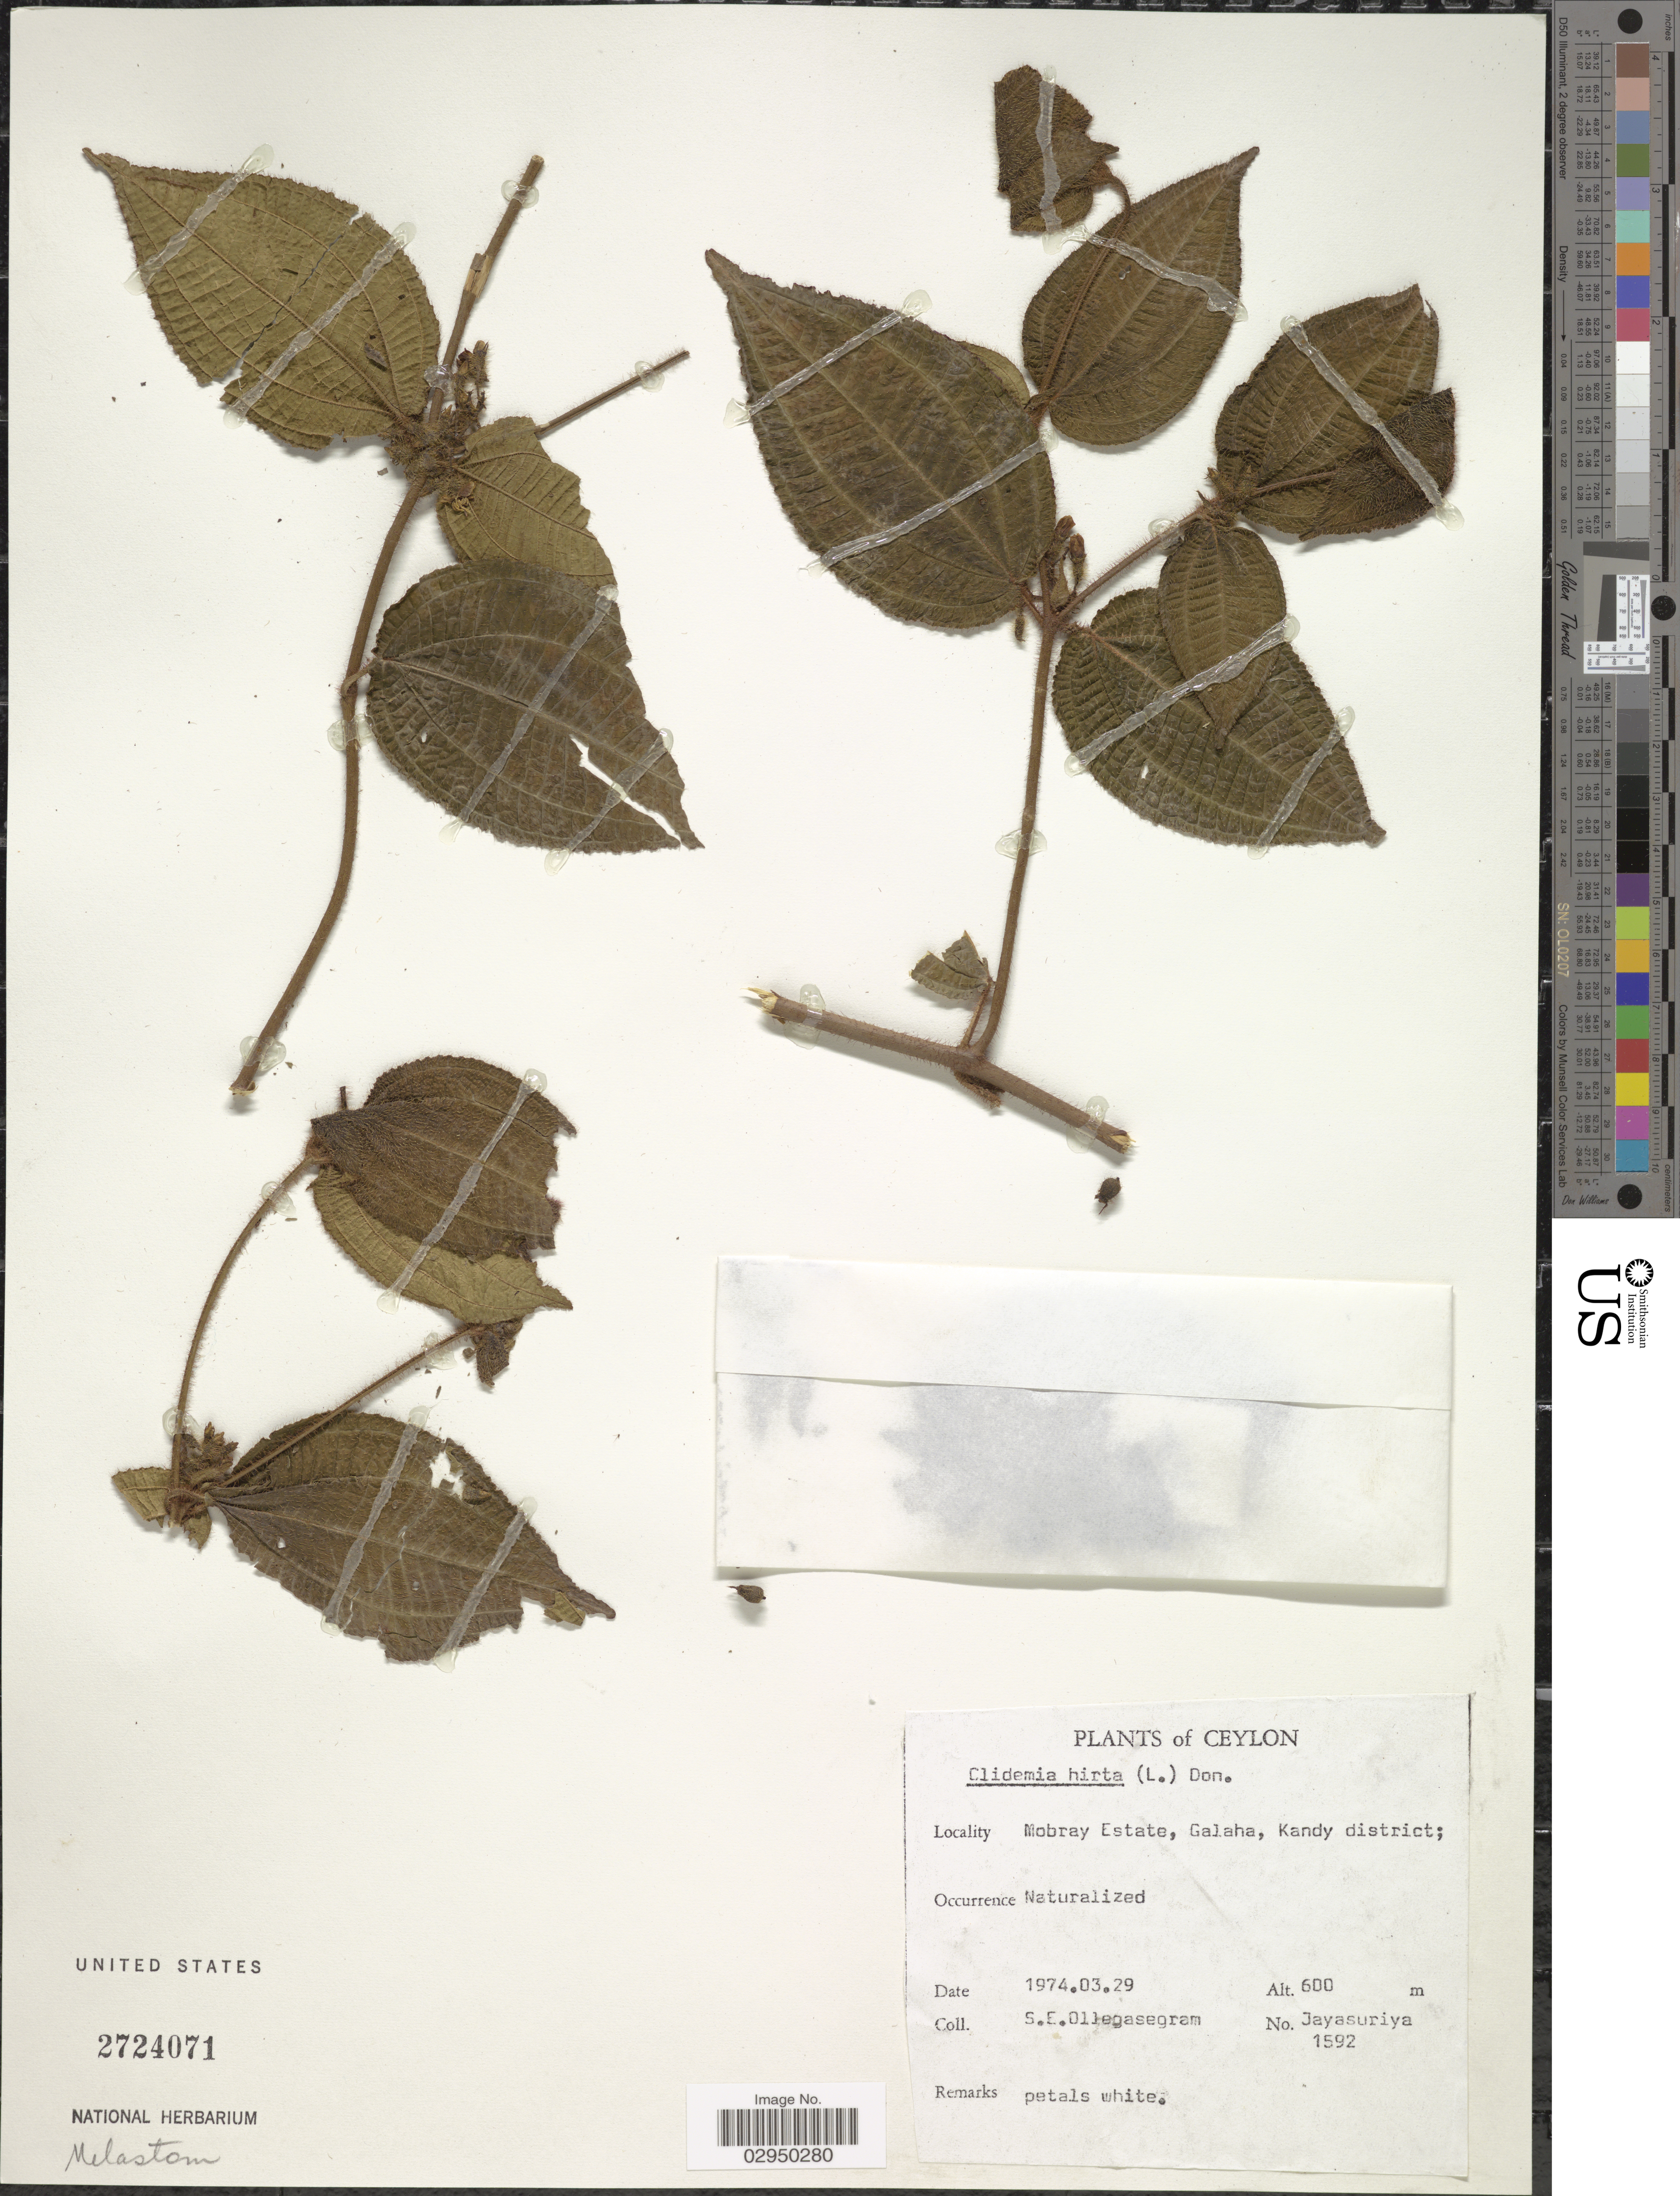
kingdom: Plantae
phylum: Tracheophyta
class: Magnoliopsida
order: Myrtales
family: Melastomataceae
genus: Clidemia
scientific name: Clidemia hirta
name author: (L.) D. Don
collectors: S. Ollegasegram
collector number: Jayasuriya 1592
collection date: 1974-03-29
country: Sri Lanka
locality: Ceylon. Mobray Estate, Galaha, Kandy district.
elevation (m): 600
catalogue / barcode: US 2724071